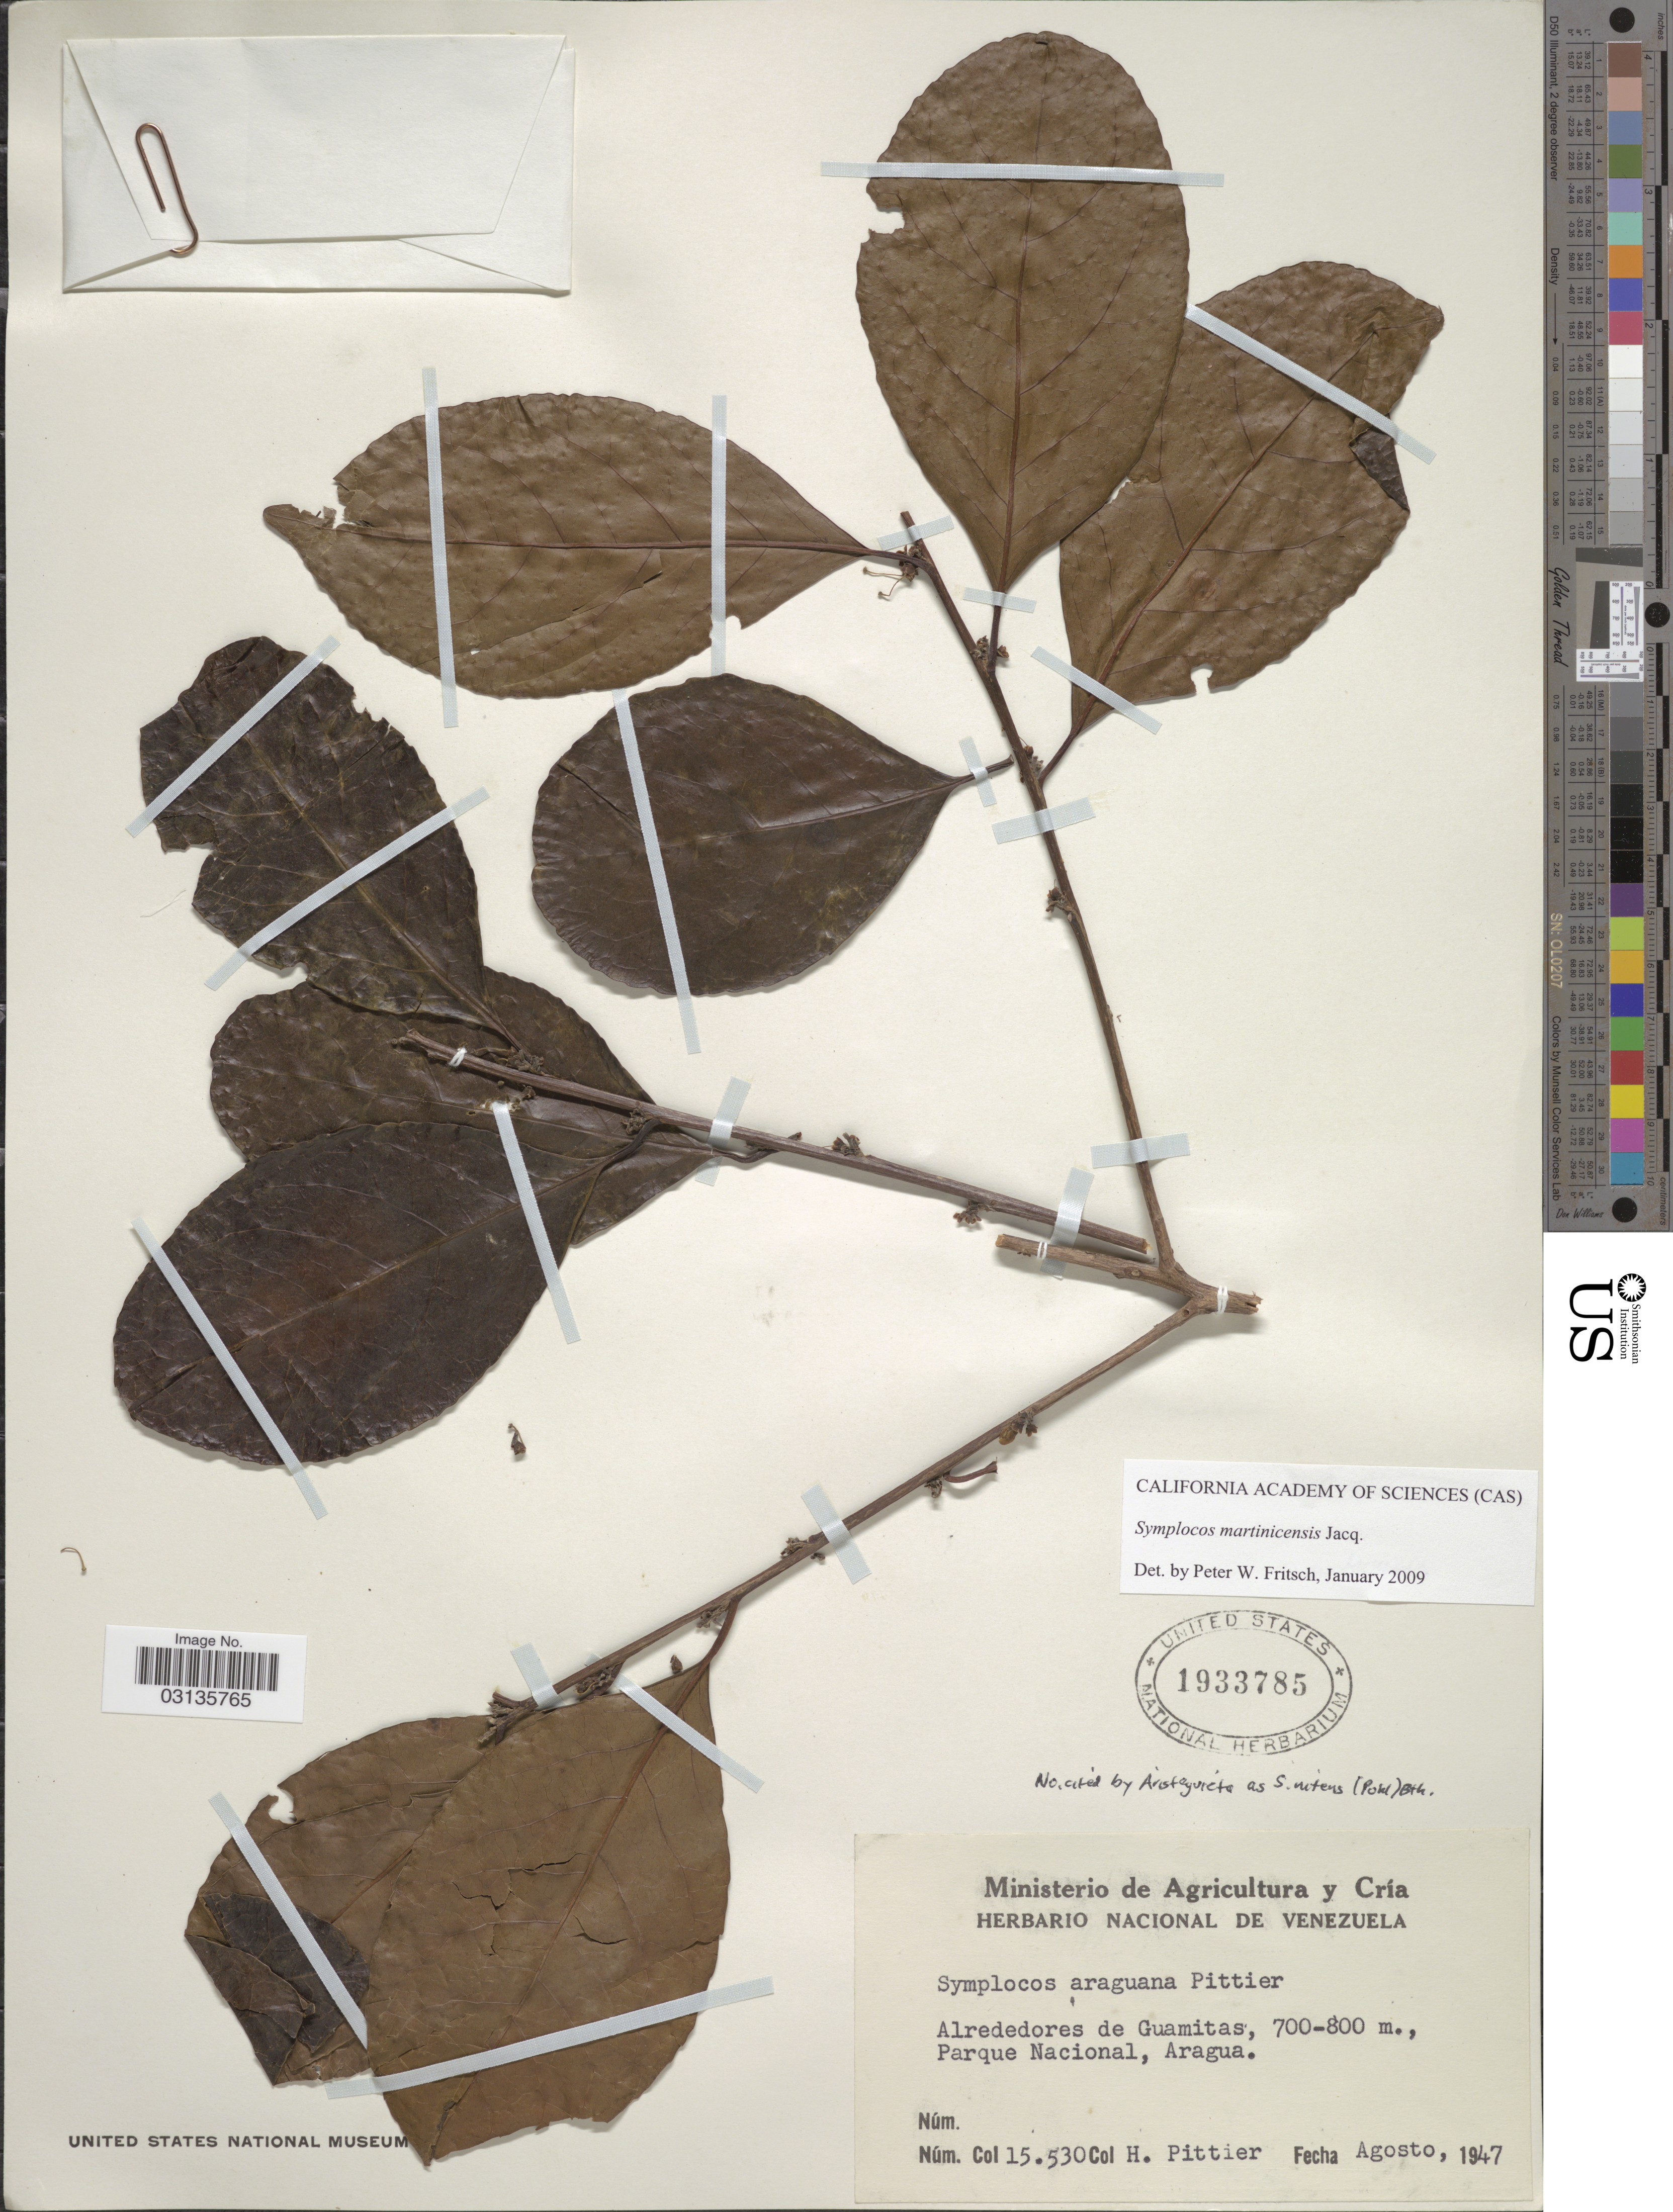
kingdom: Plantae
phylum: Tracheophyta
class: Magnoliopsida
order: Ericales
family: Symplocaceae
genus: Symplocos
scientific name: Symplocos martinicensis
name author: Jacq.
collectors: H. F. Pittier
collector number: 15530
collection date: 1947-08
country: Venezuela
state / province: Aragua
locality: Alrededores de Guamitas. Parque Nacional.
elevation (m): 700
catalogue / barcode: US 1933785